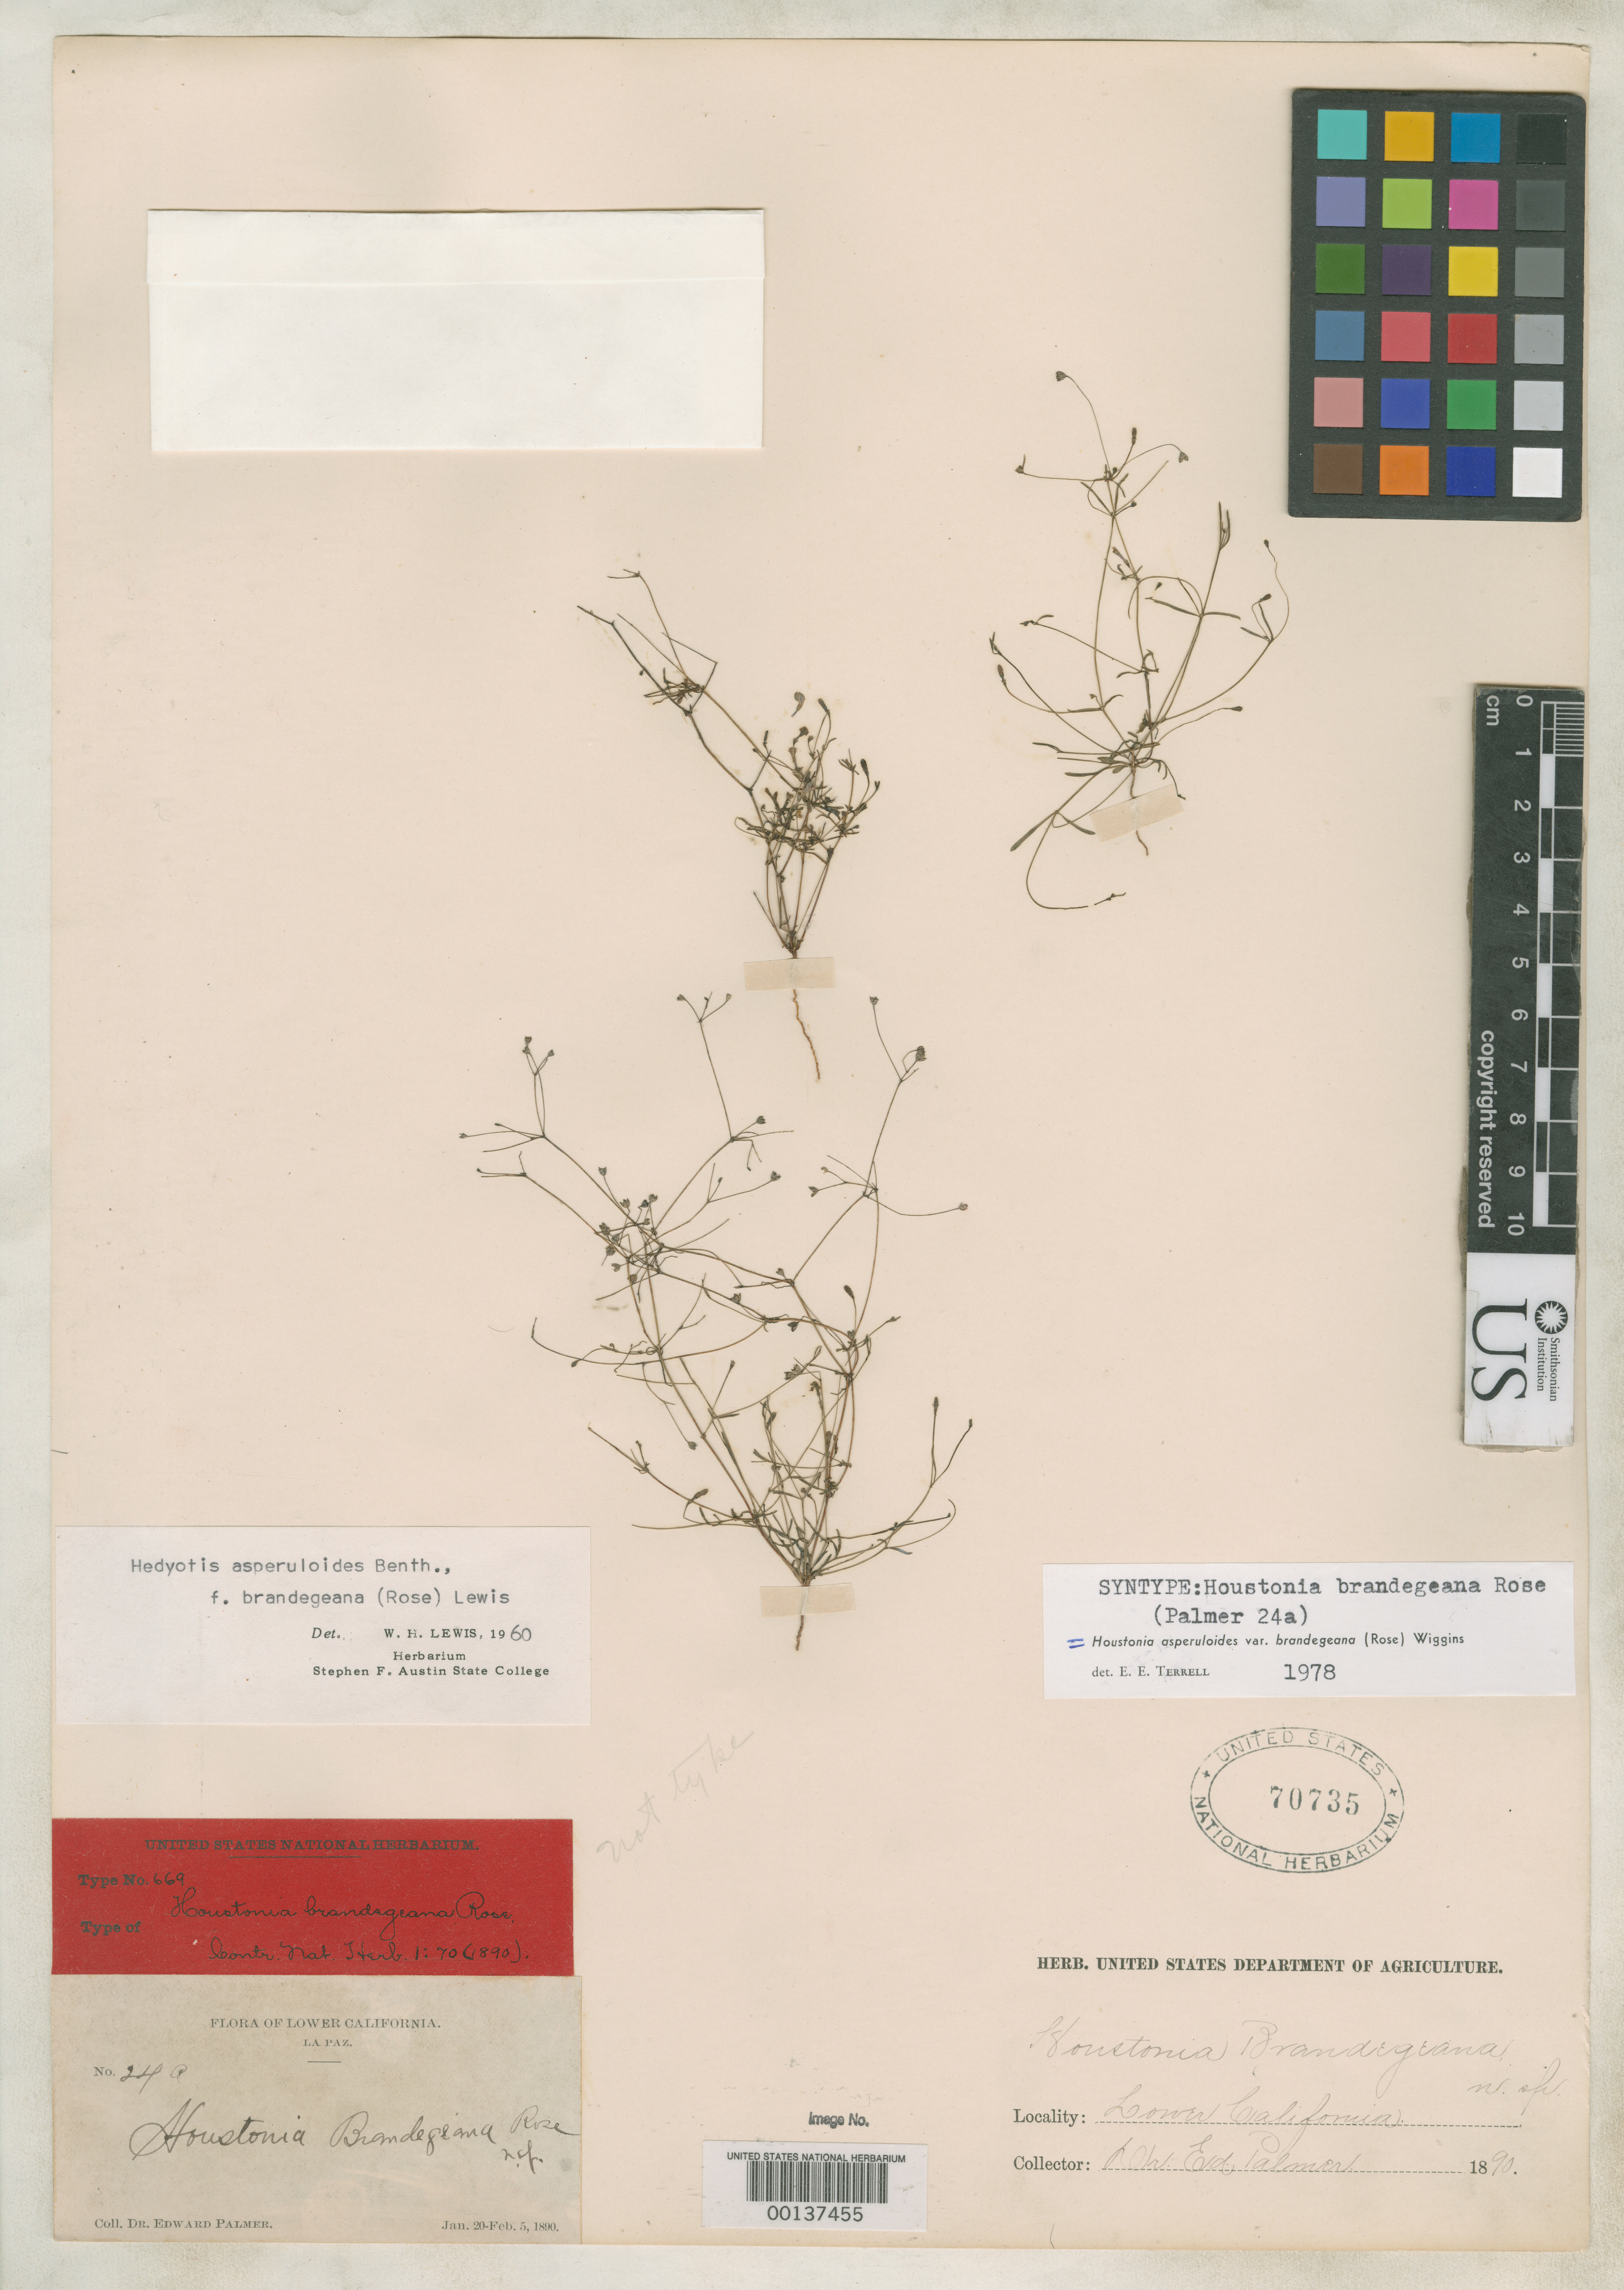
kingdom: Plantae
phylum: Tracheophyta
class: Magnoliopsida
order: Gentianales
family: Rubiaceae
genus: Houstonia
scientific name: Houstonia brandegeana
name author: Rose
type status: Syntype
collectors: E. Palmer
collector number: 24 a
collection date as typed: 20 Jan 1890 to 05 Feb 1890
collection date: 1890-01-20/1890-02-05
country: Mexico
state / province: Baja California Sur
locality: La Paz.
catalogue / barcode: US 70735